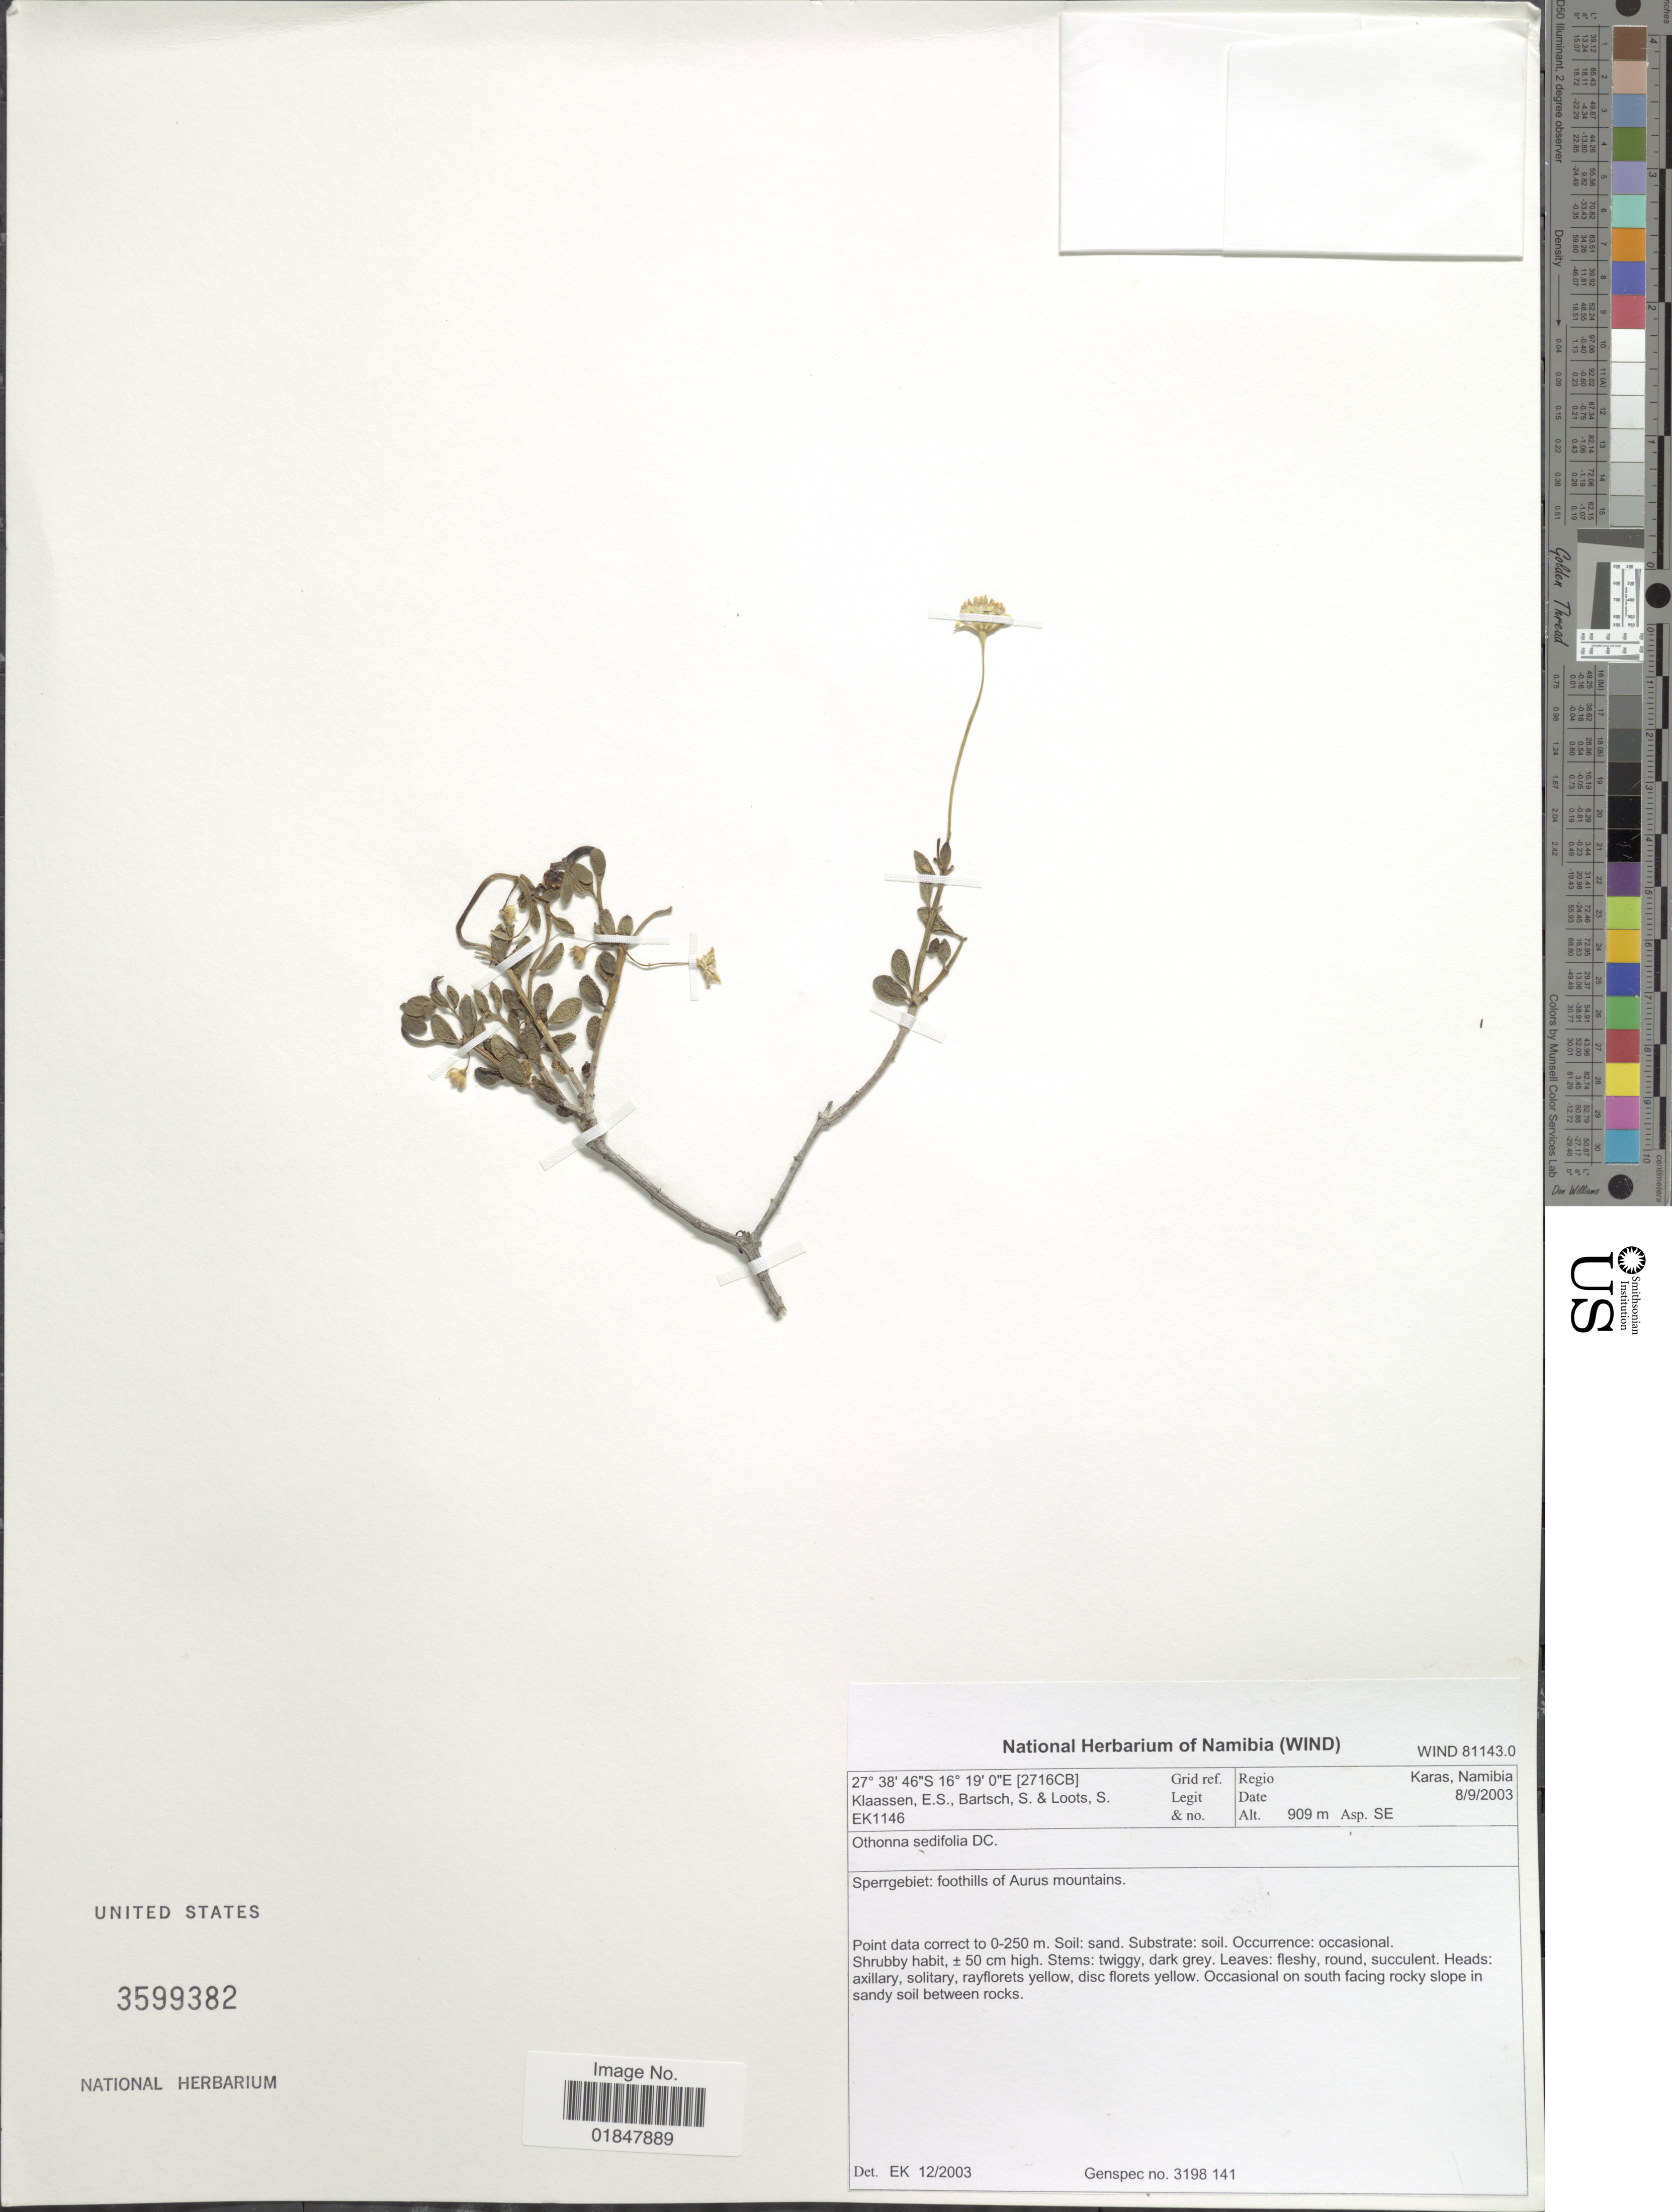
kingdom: Plantae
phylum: Tracheophyta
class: Magnoliopsida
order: Asterales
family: Asteraceae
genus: Othonna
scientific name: Othonna sedifolia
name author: DC.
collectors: E. S. Klaassen, S. Bartsch & S. Loots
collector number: EK1146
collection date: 2003-09-08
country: Namibia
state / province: Karas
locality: Sperrgebiet: foothills of Aurus mountains (2716CB)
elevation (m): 909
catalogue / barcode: US 3599382